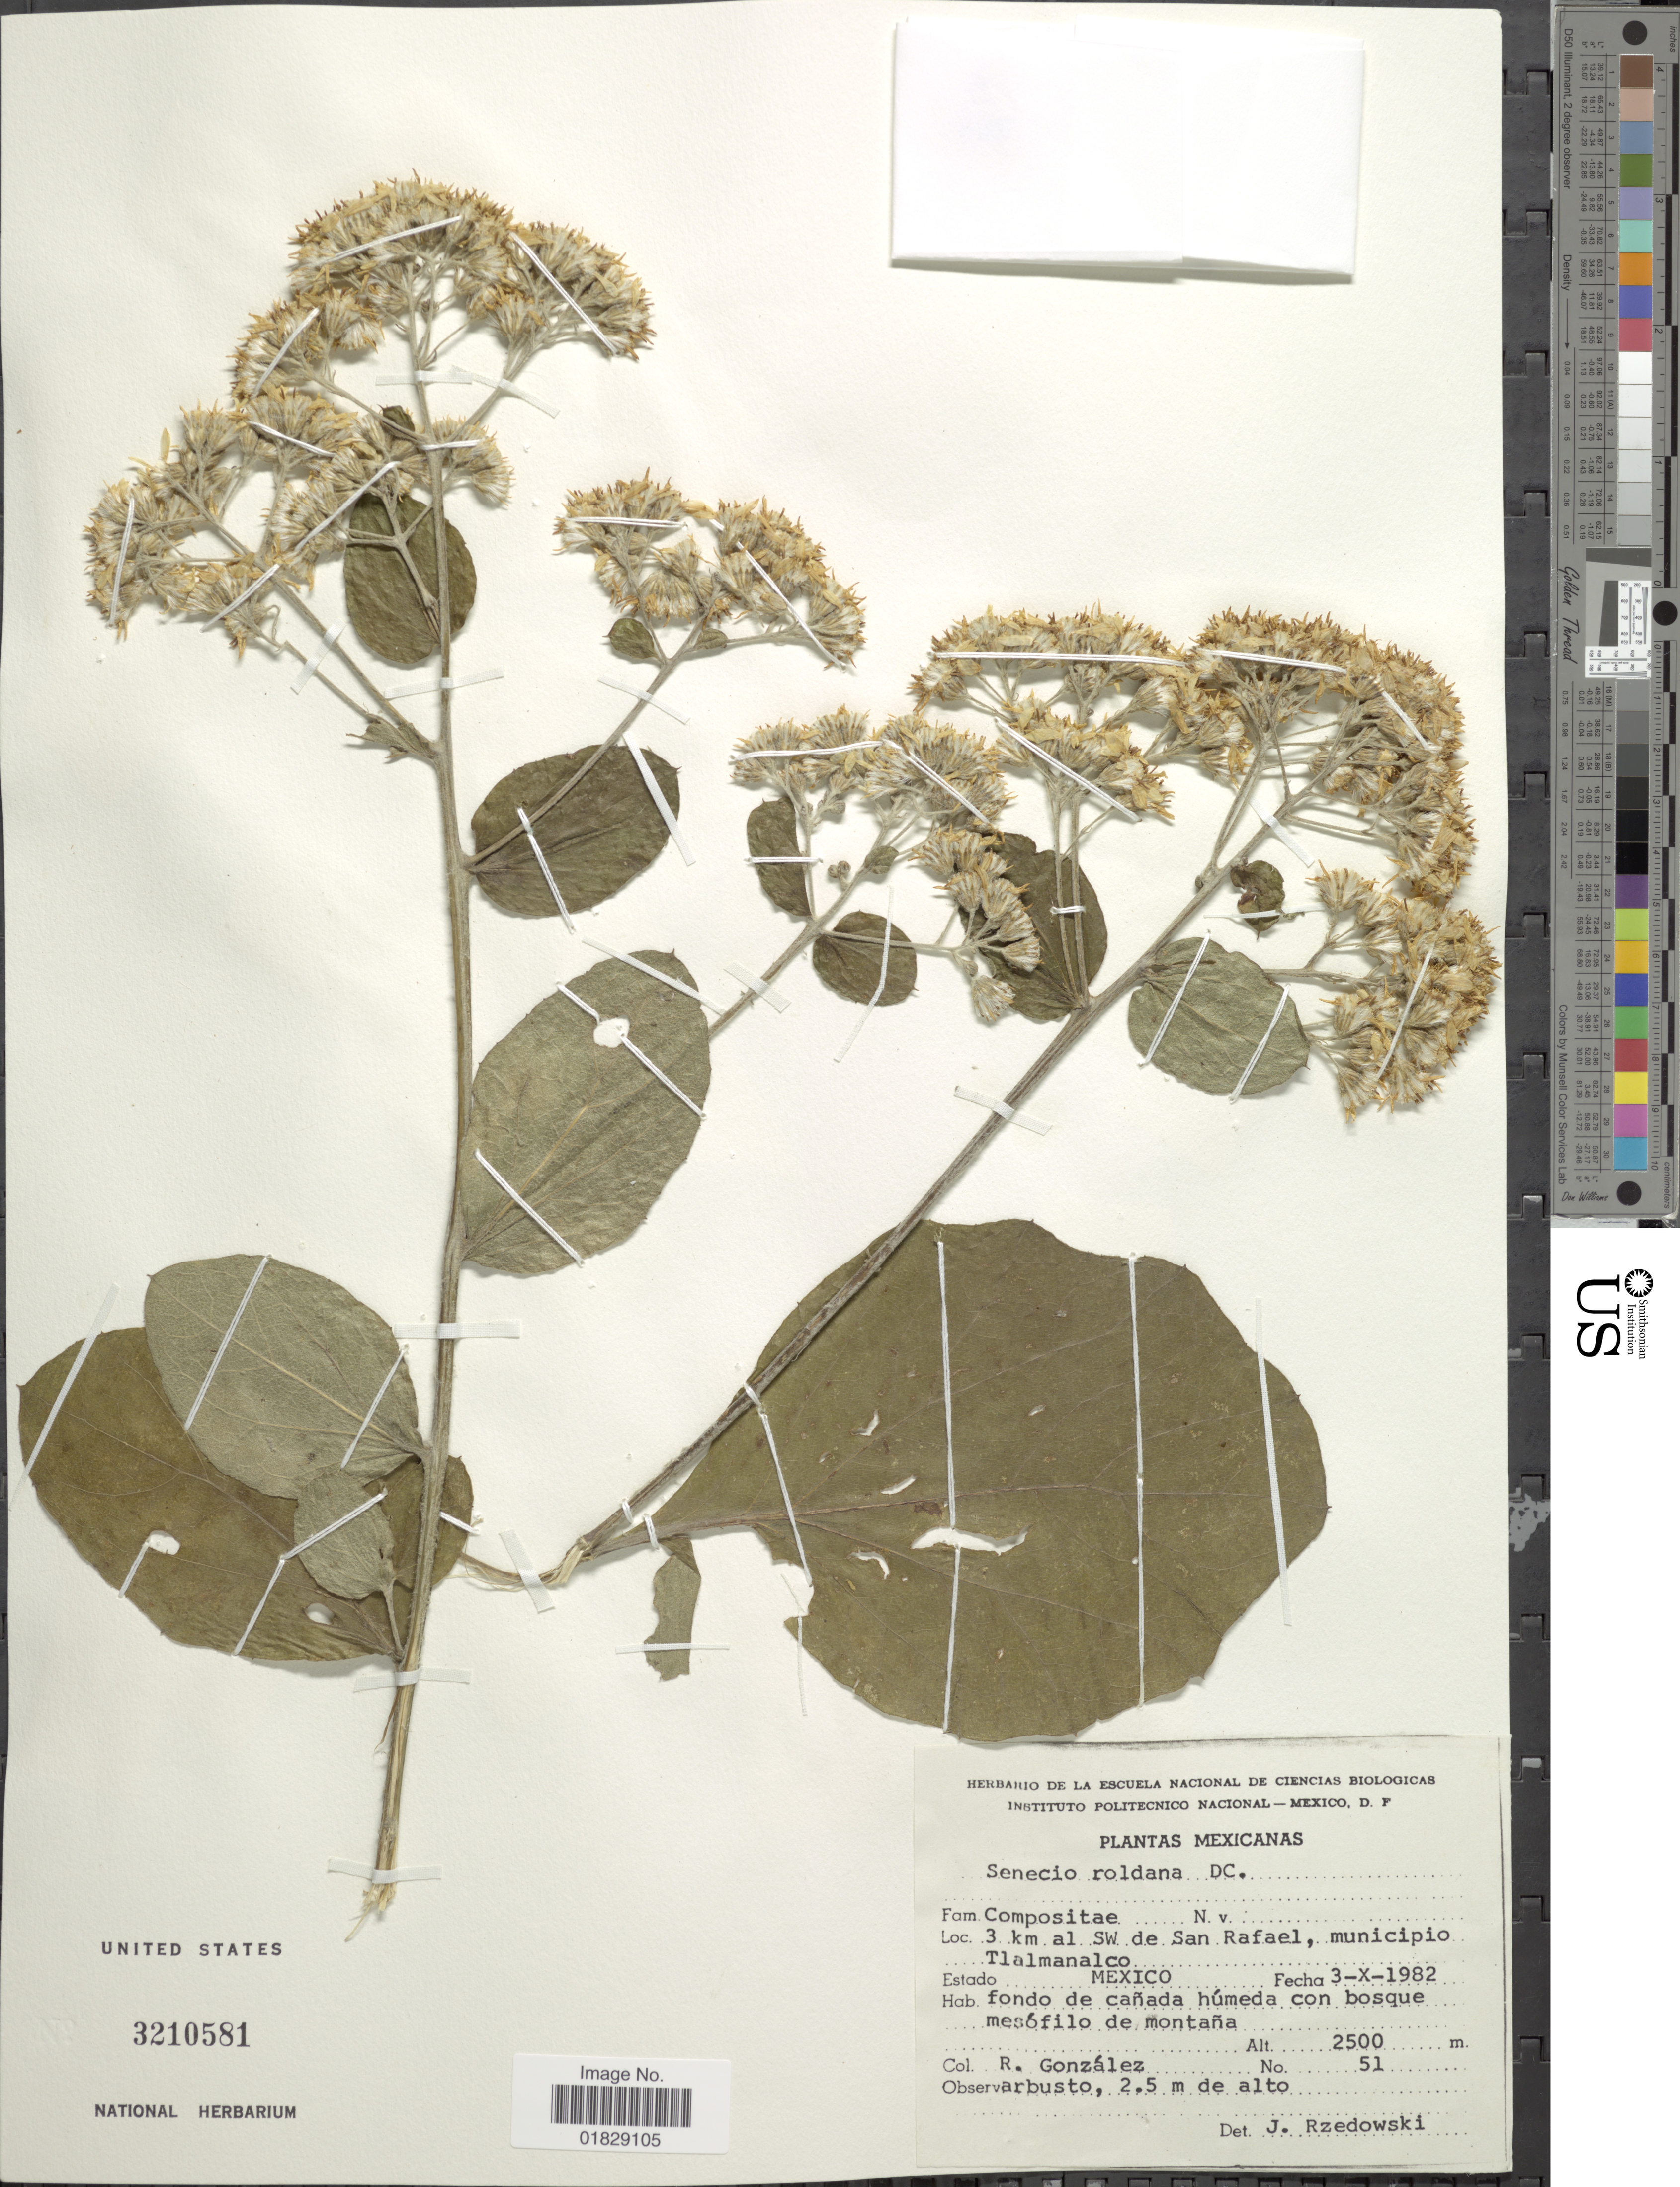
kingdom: Plantae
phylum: Tracheophyta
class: Magnoliopsida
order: Asterales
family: Asteraceae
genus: Roldana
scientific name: Roldana lobata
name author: La Llave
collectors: R. González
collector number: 51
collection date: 1982-10-03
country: Mexico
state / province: México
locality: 3 km al SW de San Rafael, municipio Tlalmanalco. Estado Mexico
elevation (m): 2500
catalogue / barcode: US 3210581